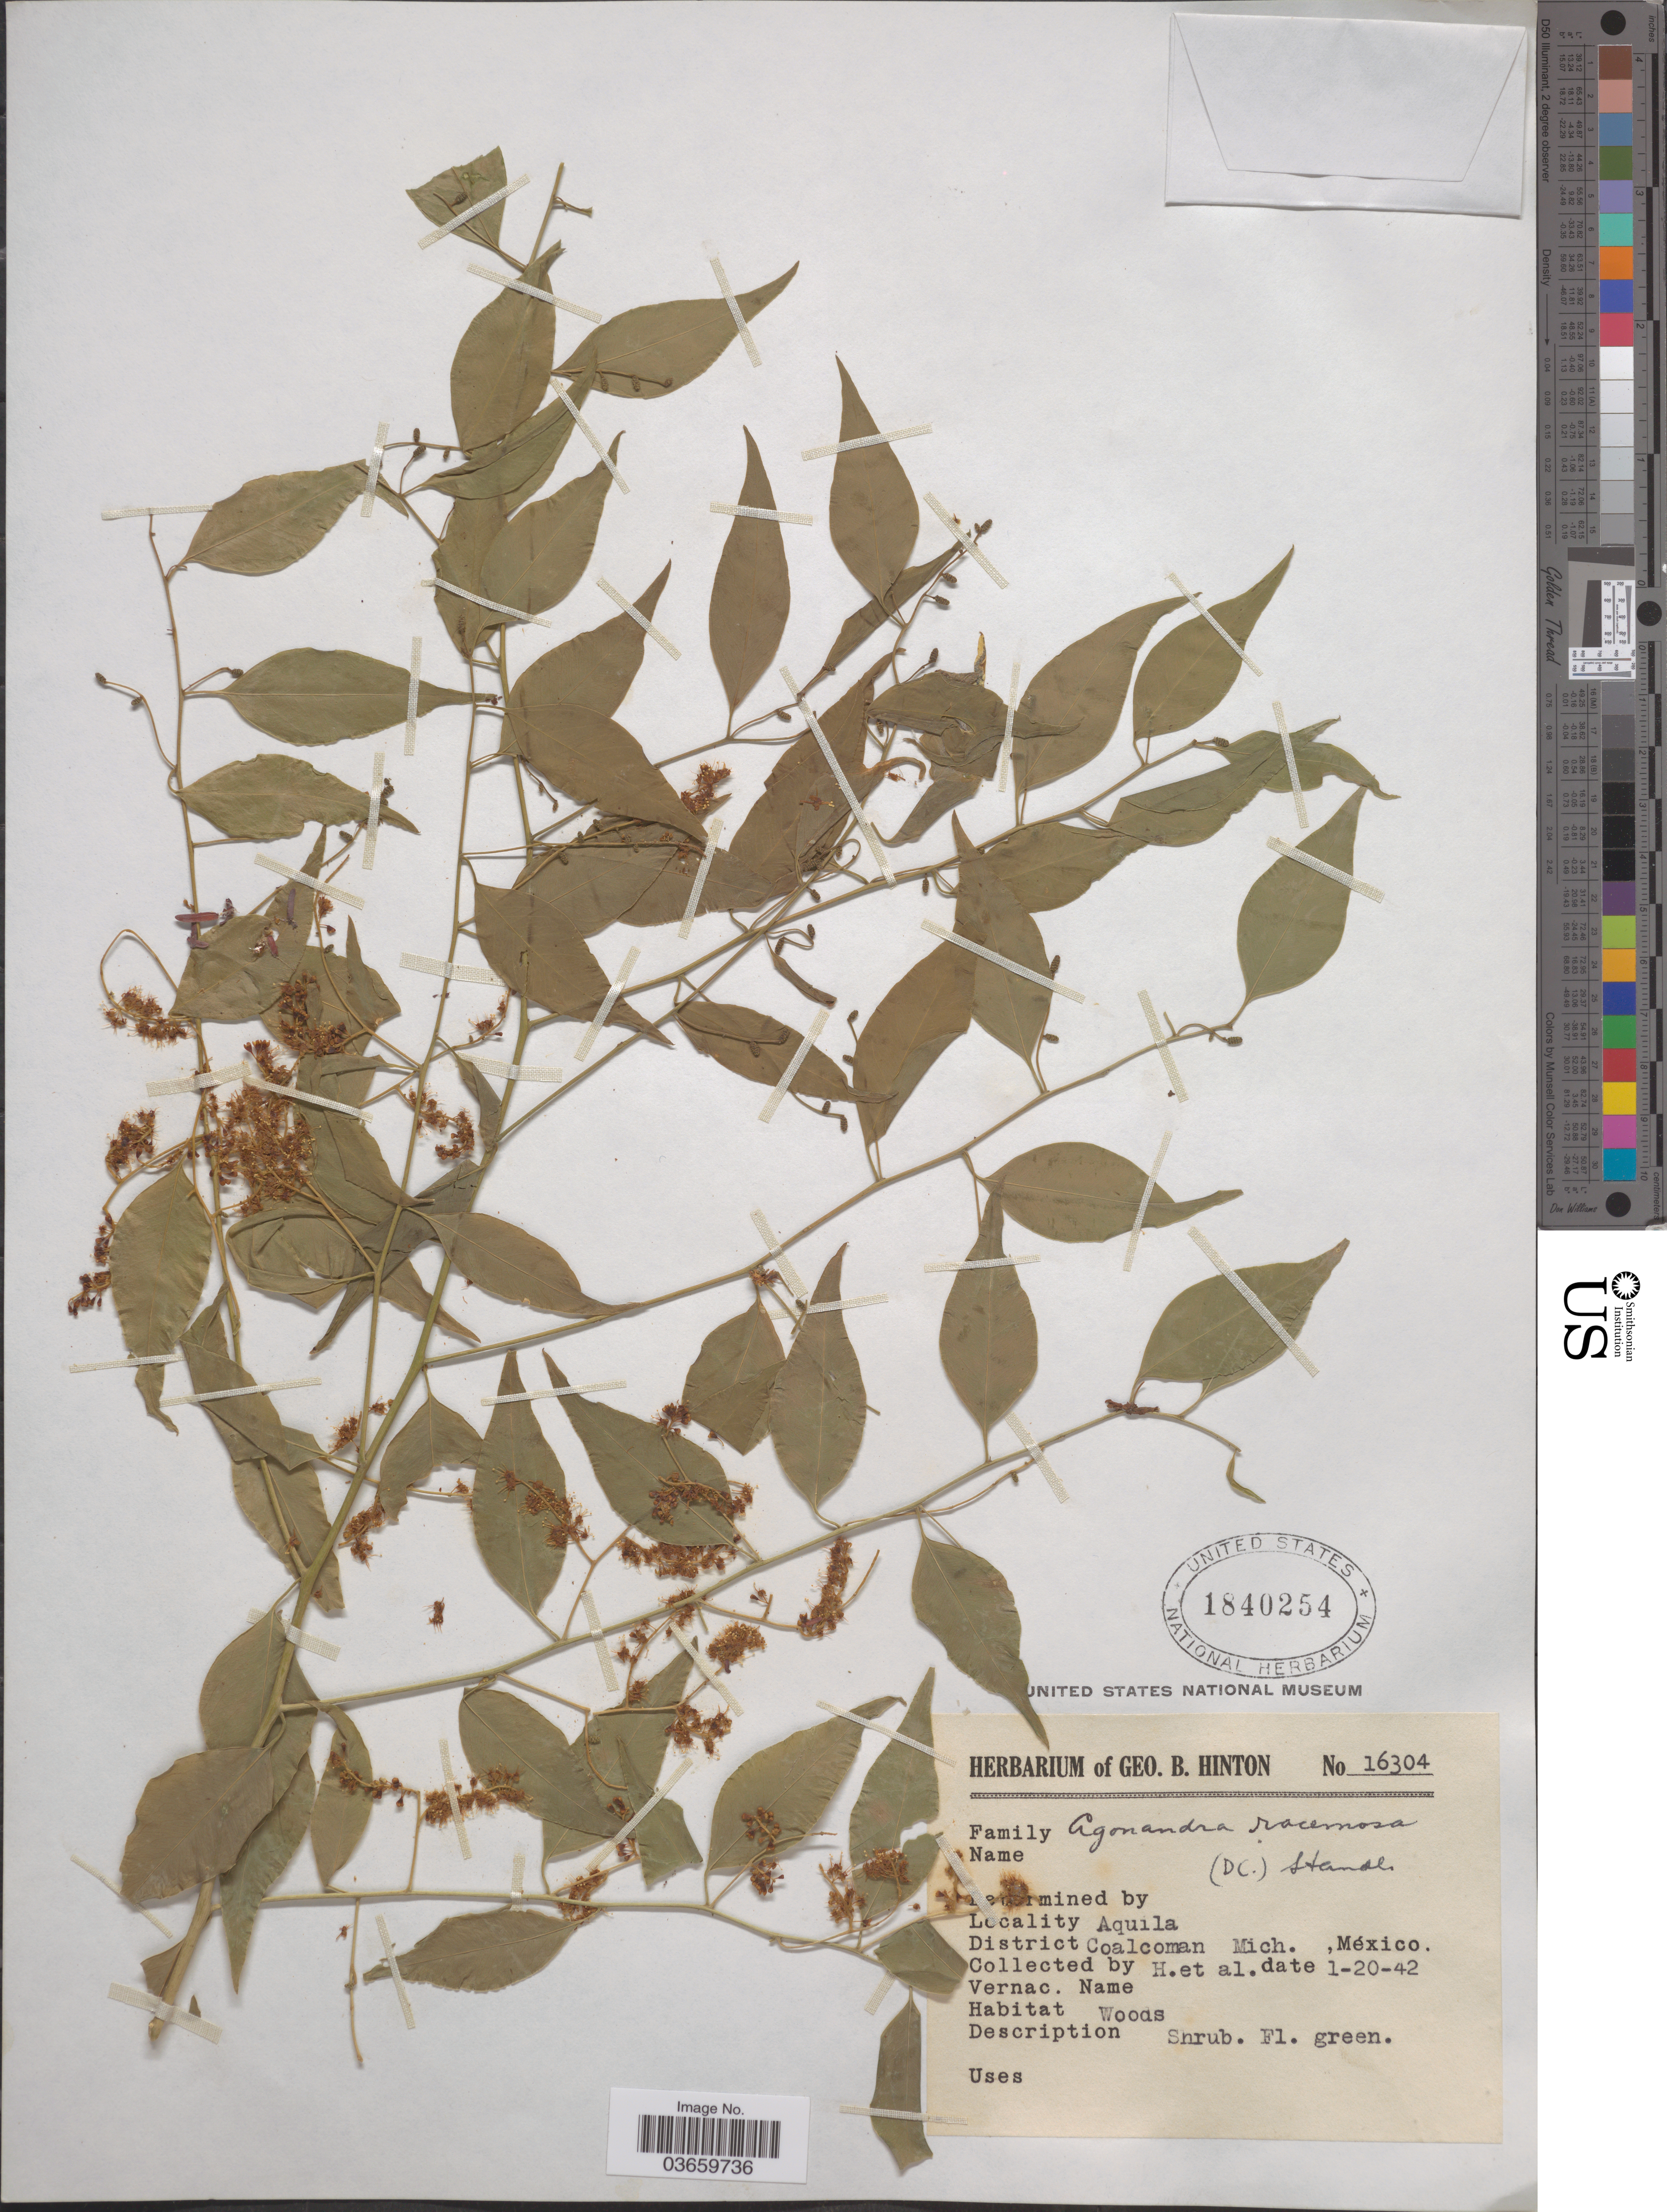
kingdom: Plantae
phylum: Tracheophyta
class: Magnoliopsida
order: Santalales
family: Opiliaceae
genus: Agonandra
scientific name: Agonandra racemosa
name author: (DC.) Standl.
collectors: G. B. Hinton & et al.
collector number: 16304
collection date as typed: Transcribed d/m/y: 20/1/42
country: Mexico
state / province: Michoacán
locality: Aquila. District Coalcoman.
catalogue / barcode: US 1840254